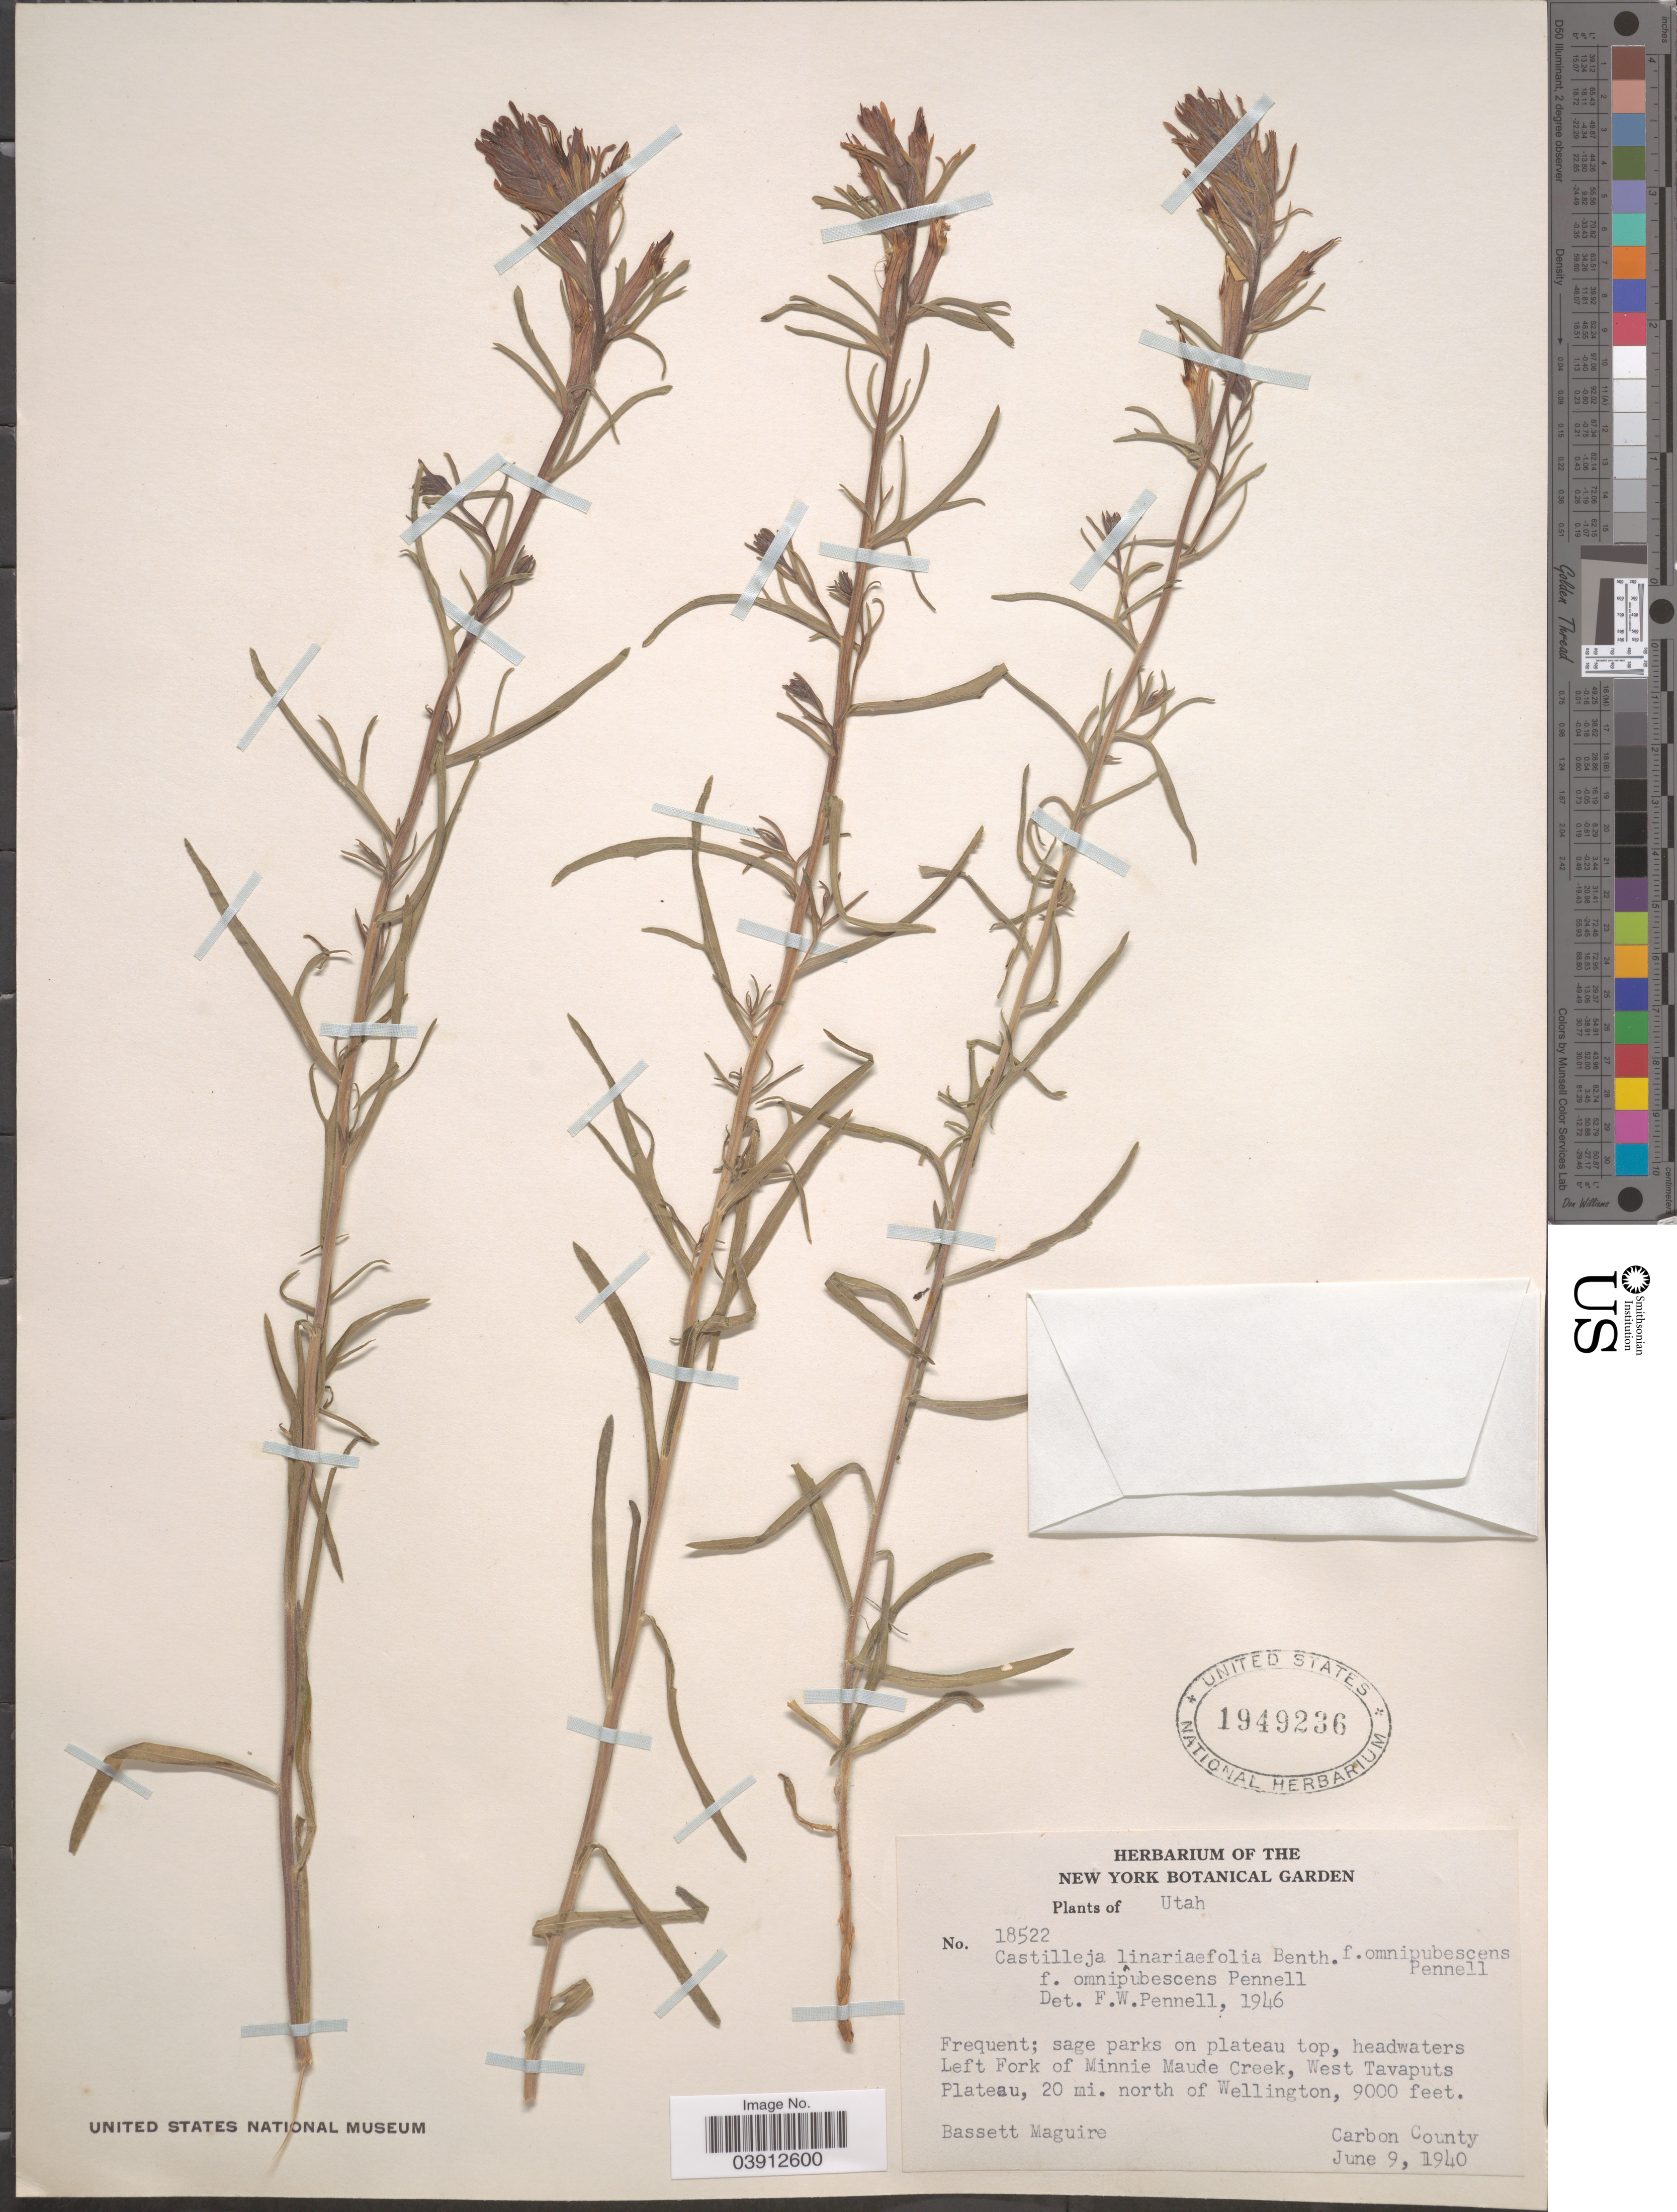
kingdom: Plantae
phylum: Tracheophyta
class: Magnoliopsida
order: Lamiales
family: Orobanchaceae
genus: Castilleja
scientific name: Castilleja linariifolia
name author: Benth.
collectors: B. Maguire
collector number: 18522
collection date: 1940-06-09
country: United States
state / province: Utah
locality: Headwaters Left Fork of Minnie Maude Creek, West Tavaputs Plateau, 20 mi. north of Wellington. Carbon County.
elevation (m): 2743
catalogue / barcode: US 1949236